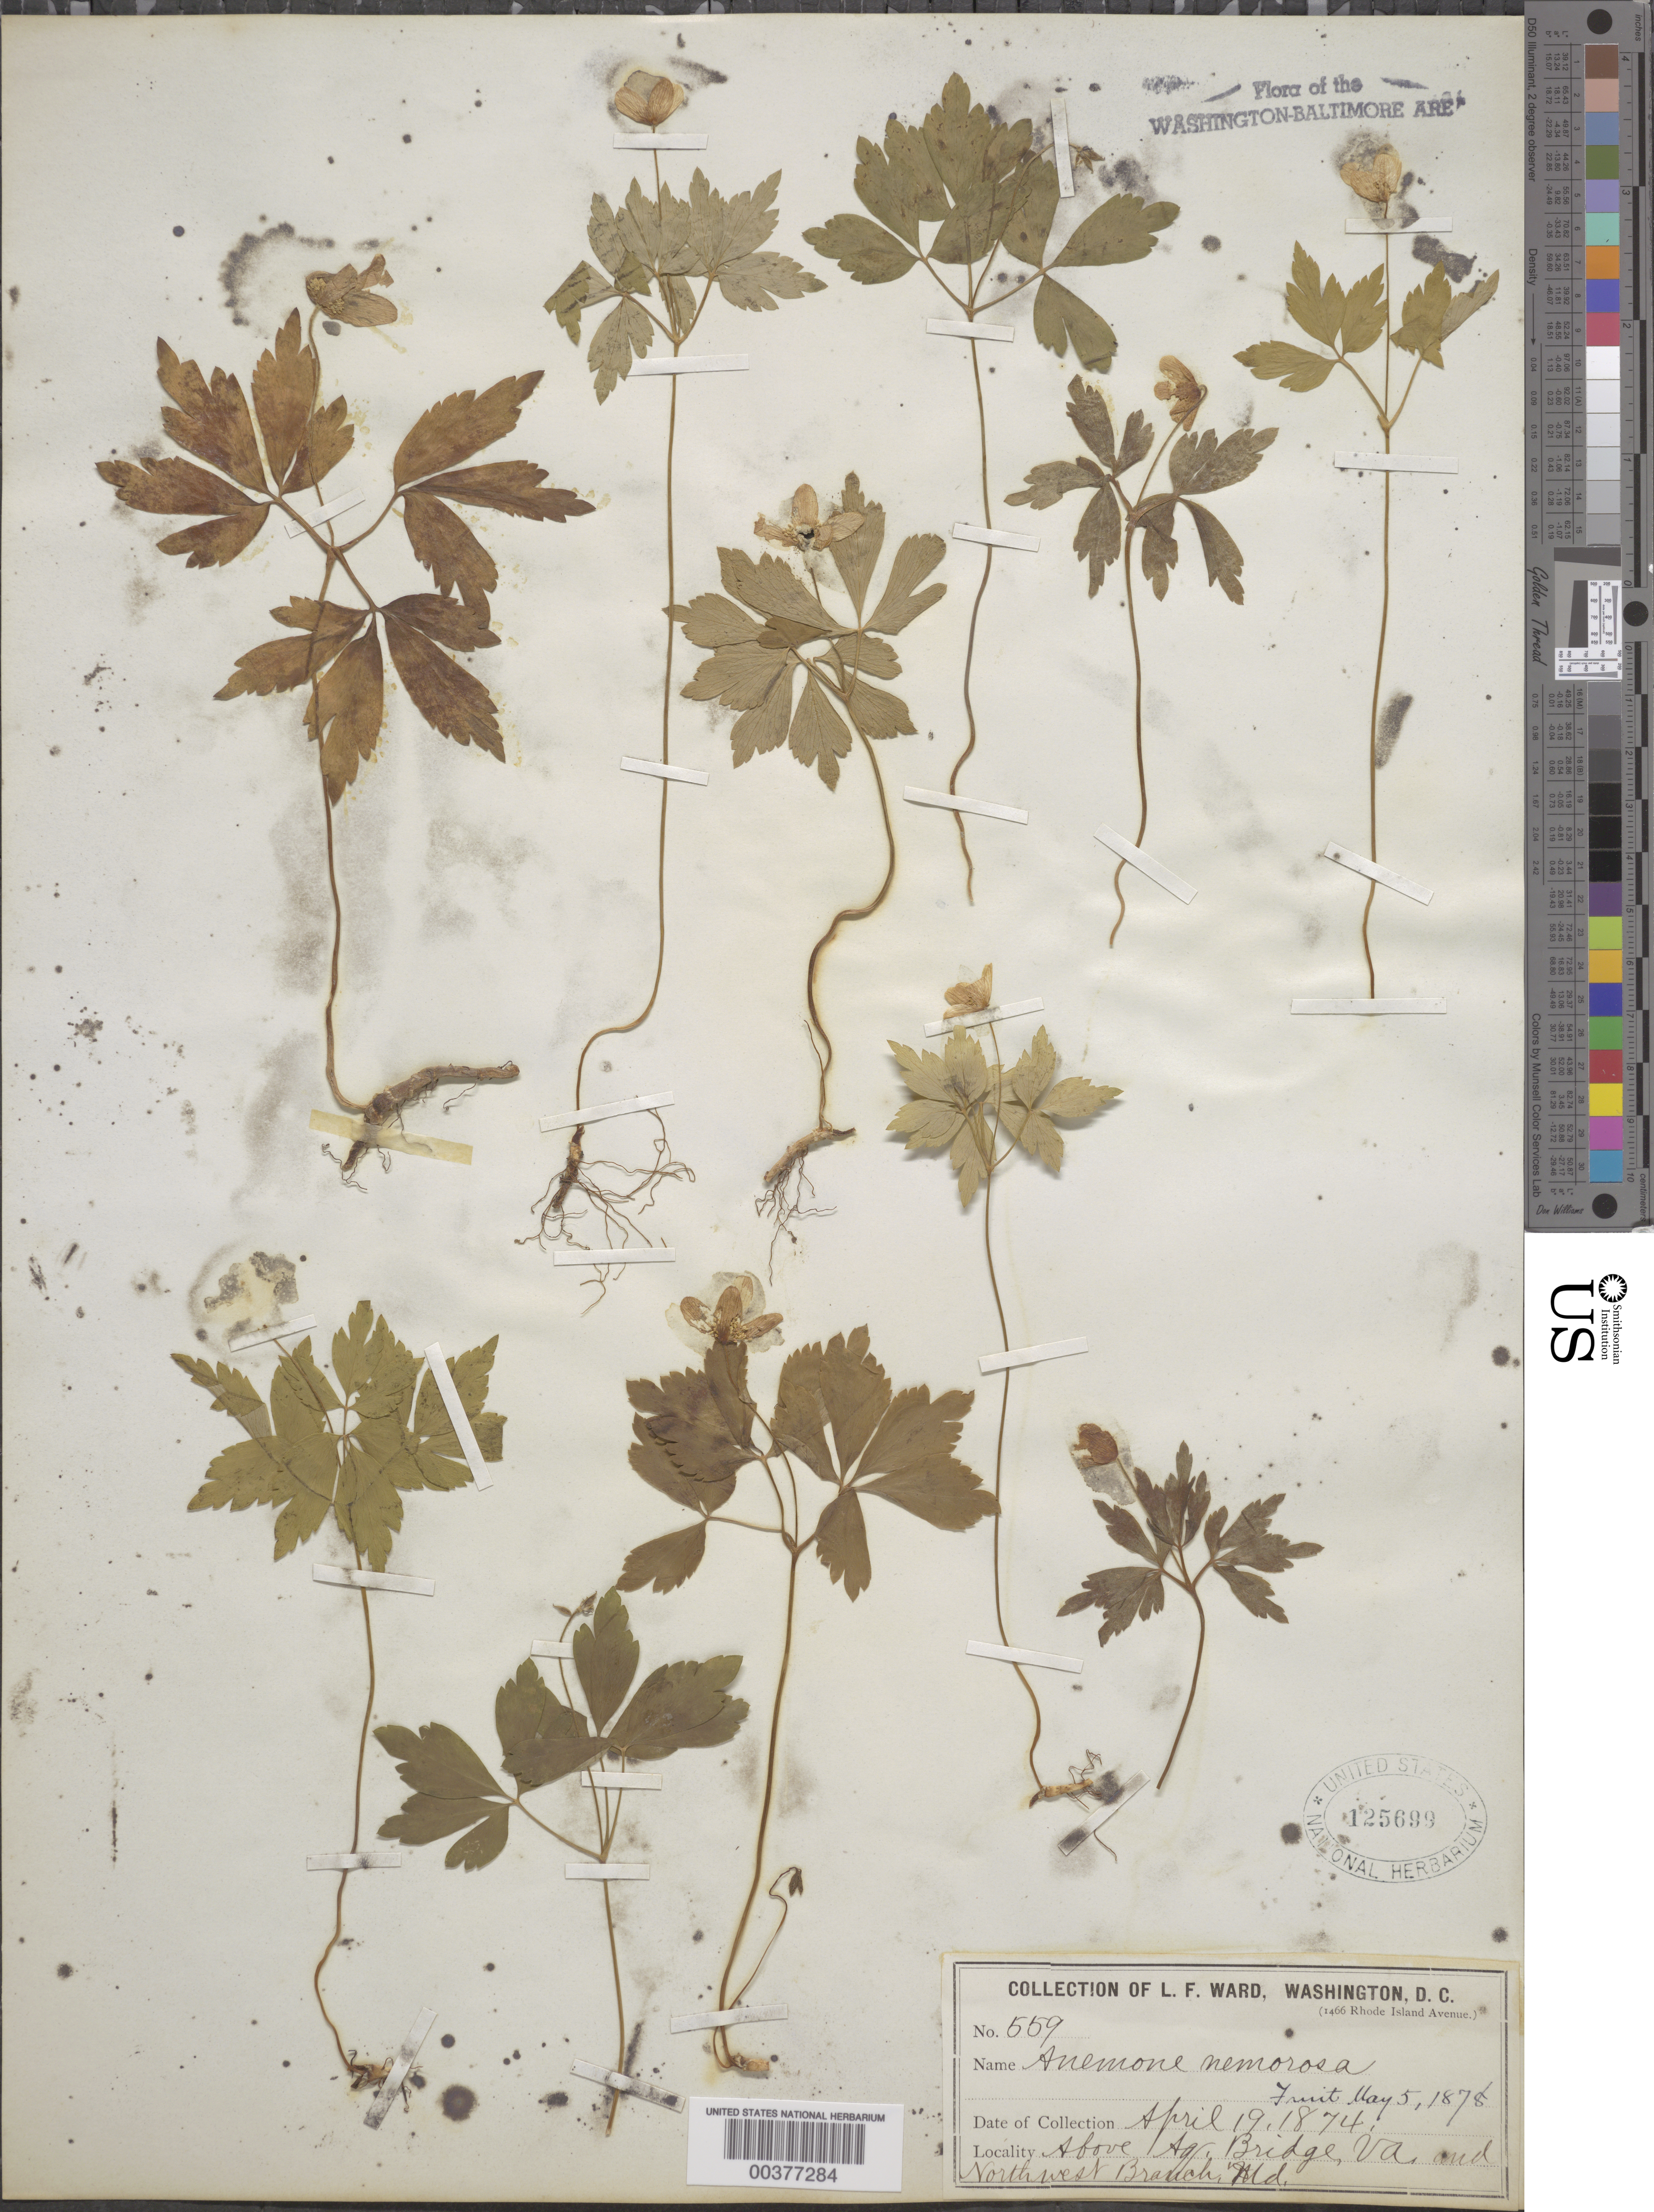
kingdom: Plantae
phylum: Tracheophyta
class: Magnoliopsida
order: Ranunculales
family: Ranunculaceae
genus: Anemone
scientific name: Anemone quinquefolia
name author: L.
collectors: L. F. Ward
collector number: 559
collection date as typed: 19 Apr 1874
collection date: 1874-04-19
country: United States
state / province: Virginia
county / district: Fairfax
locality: Above Aqueduct Bridge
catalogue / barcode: US 125699